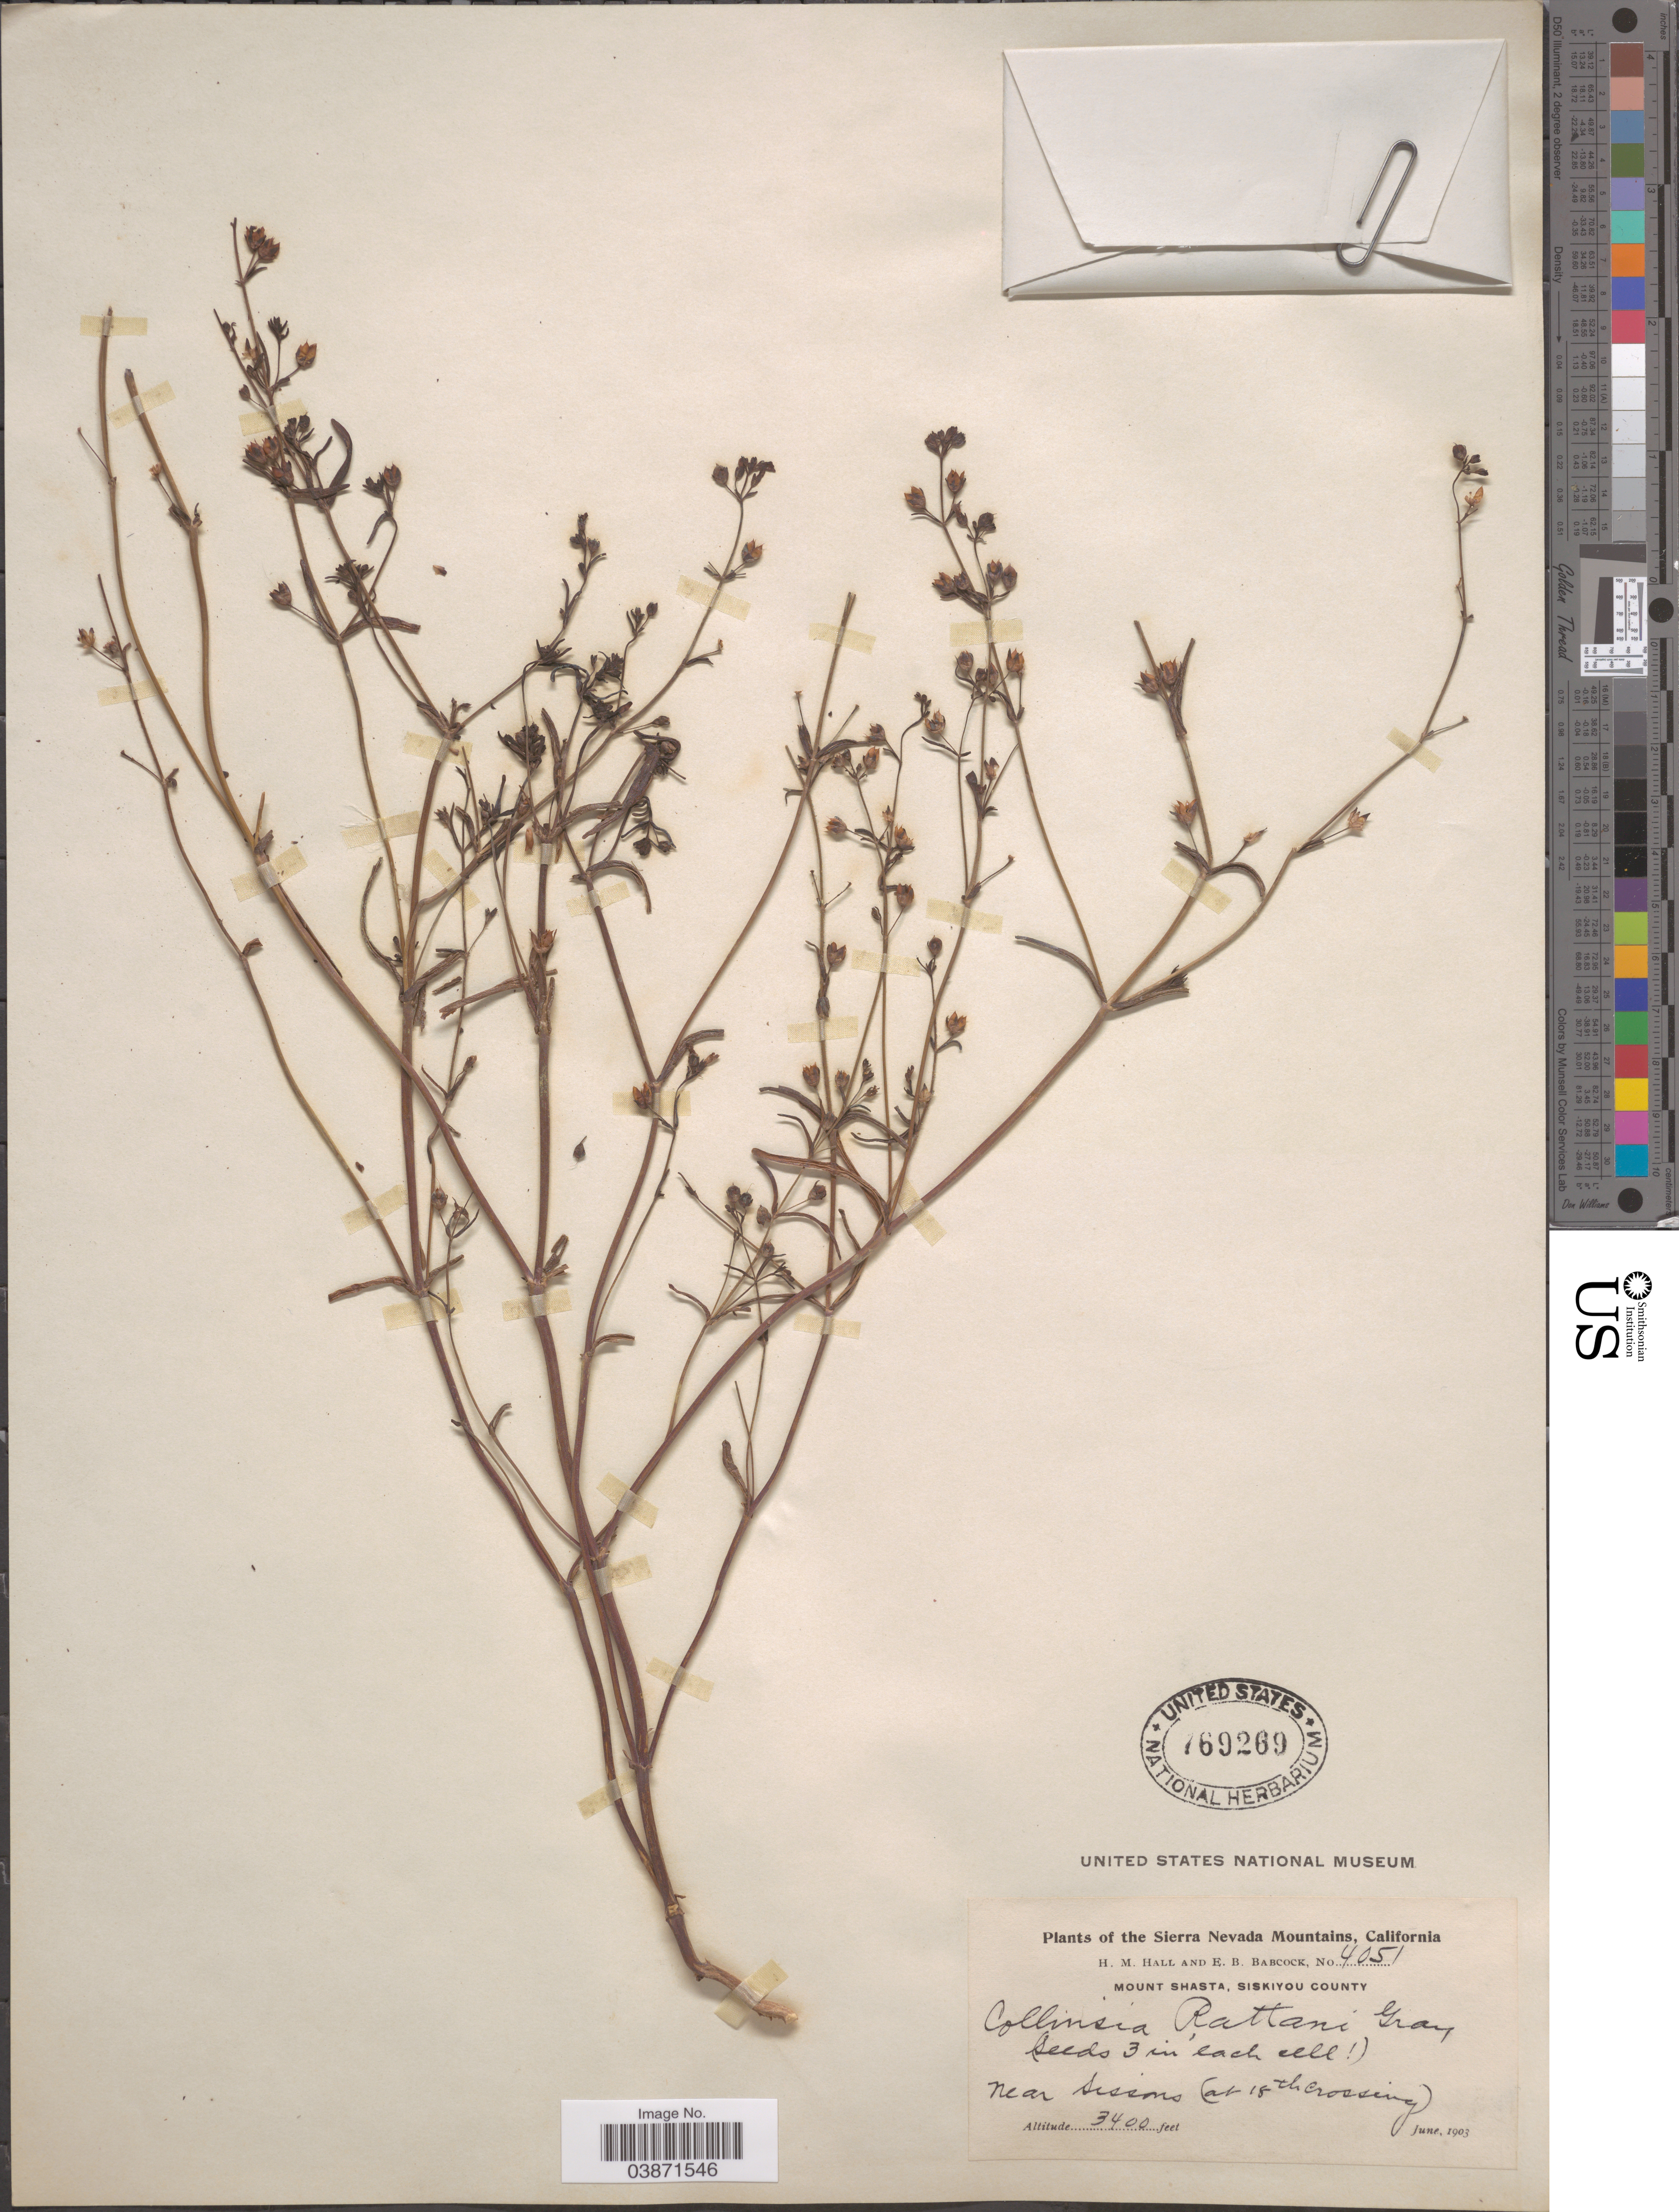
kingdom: Plantae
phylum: Tracheophyta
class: Magnoliopsida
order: Lamiales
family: Plantaginaceae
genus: Collinsia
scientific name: Collinsia rattanii var. typica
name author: Newsom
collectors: H. M. Hall & E. B. Babcock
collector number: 4051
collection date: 1903-06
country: United States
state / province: California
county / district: Siskiyou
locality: The Sierra Nevada Mountains, Mount Shasta, Siskiyou County. Near Sessions (at 18th Crossing).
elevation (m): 1036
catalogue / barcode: US 769269